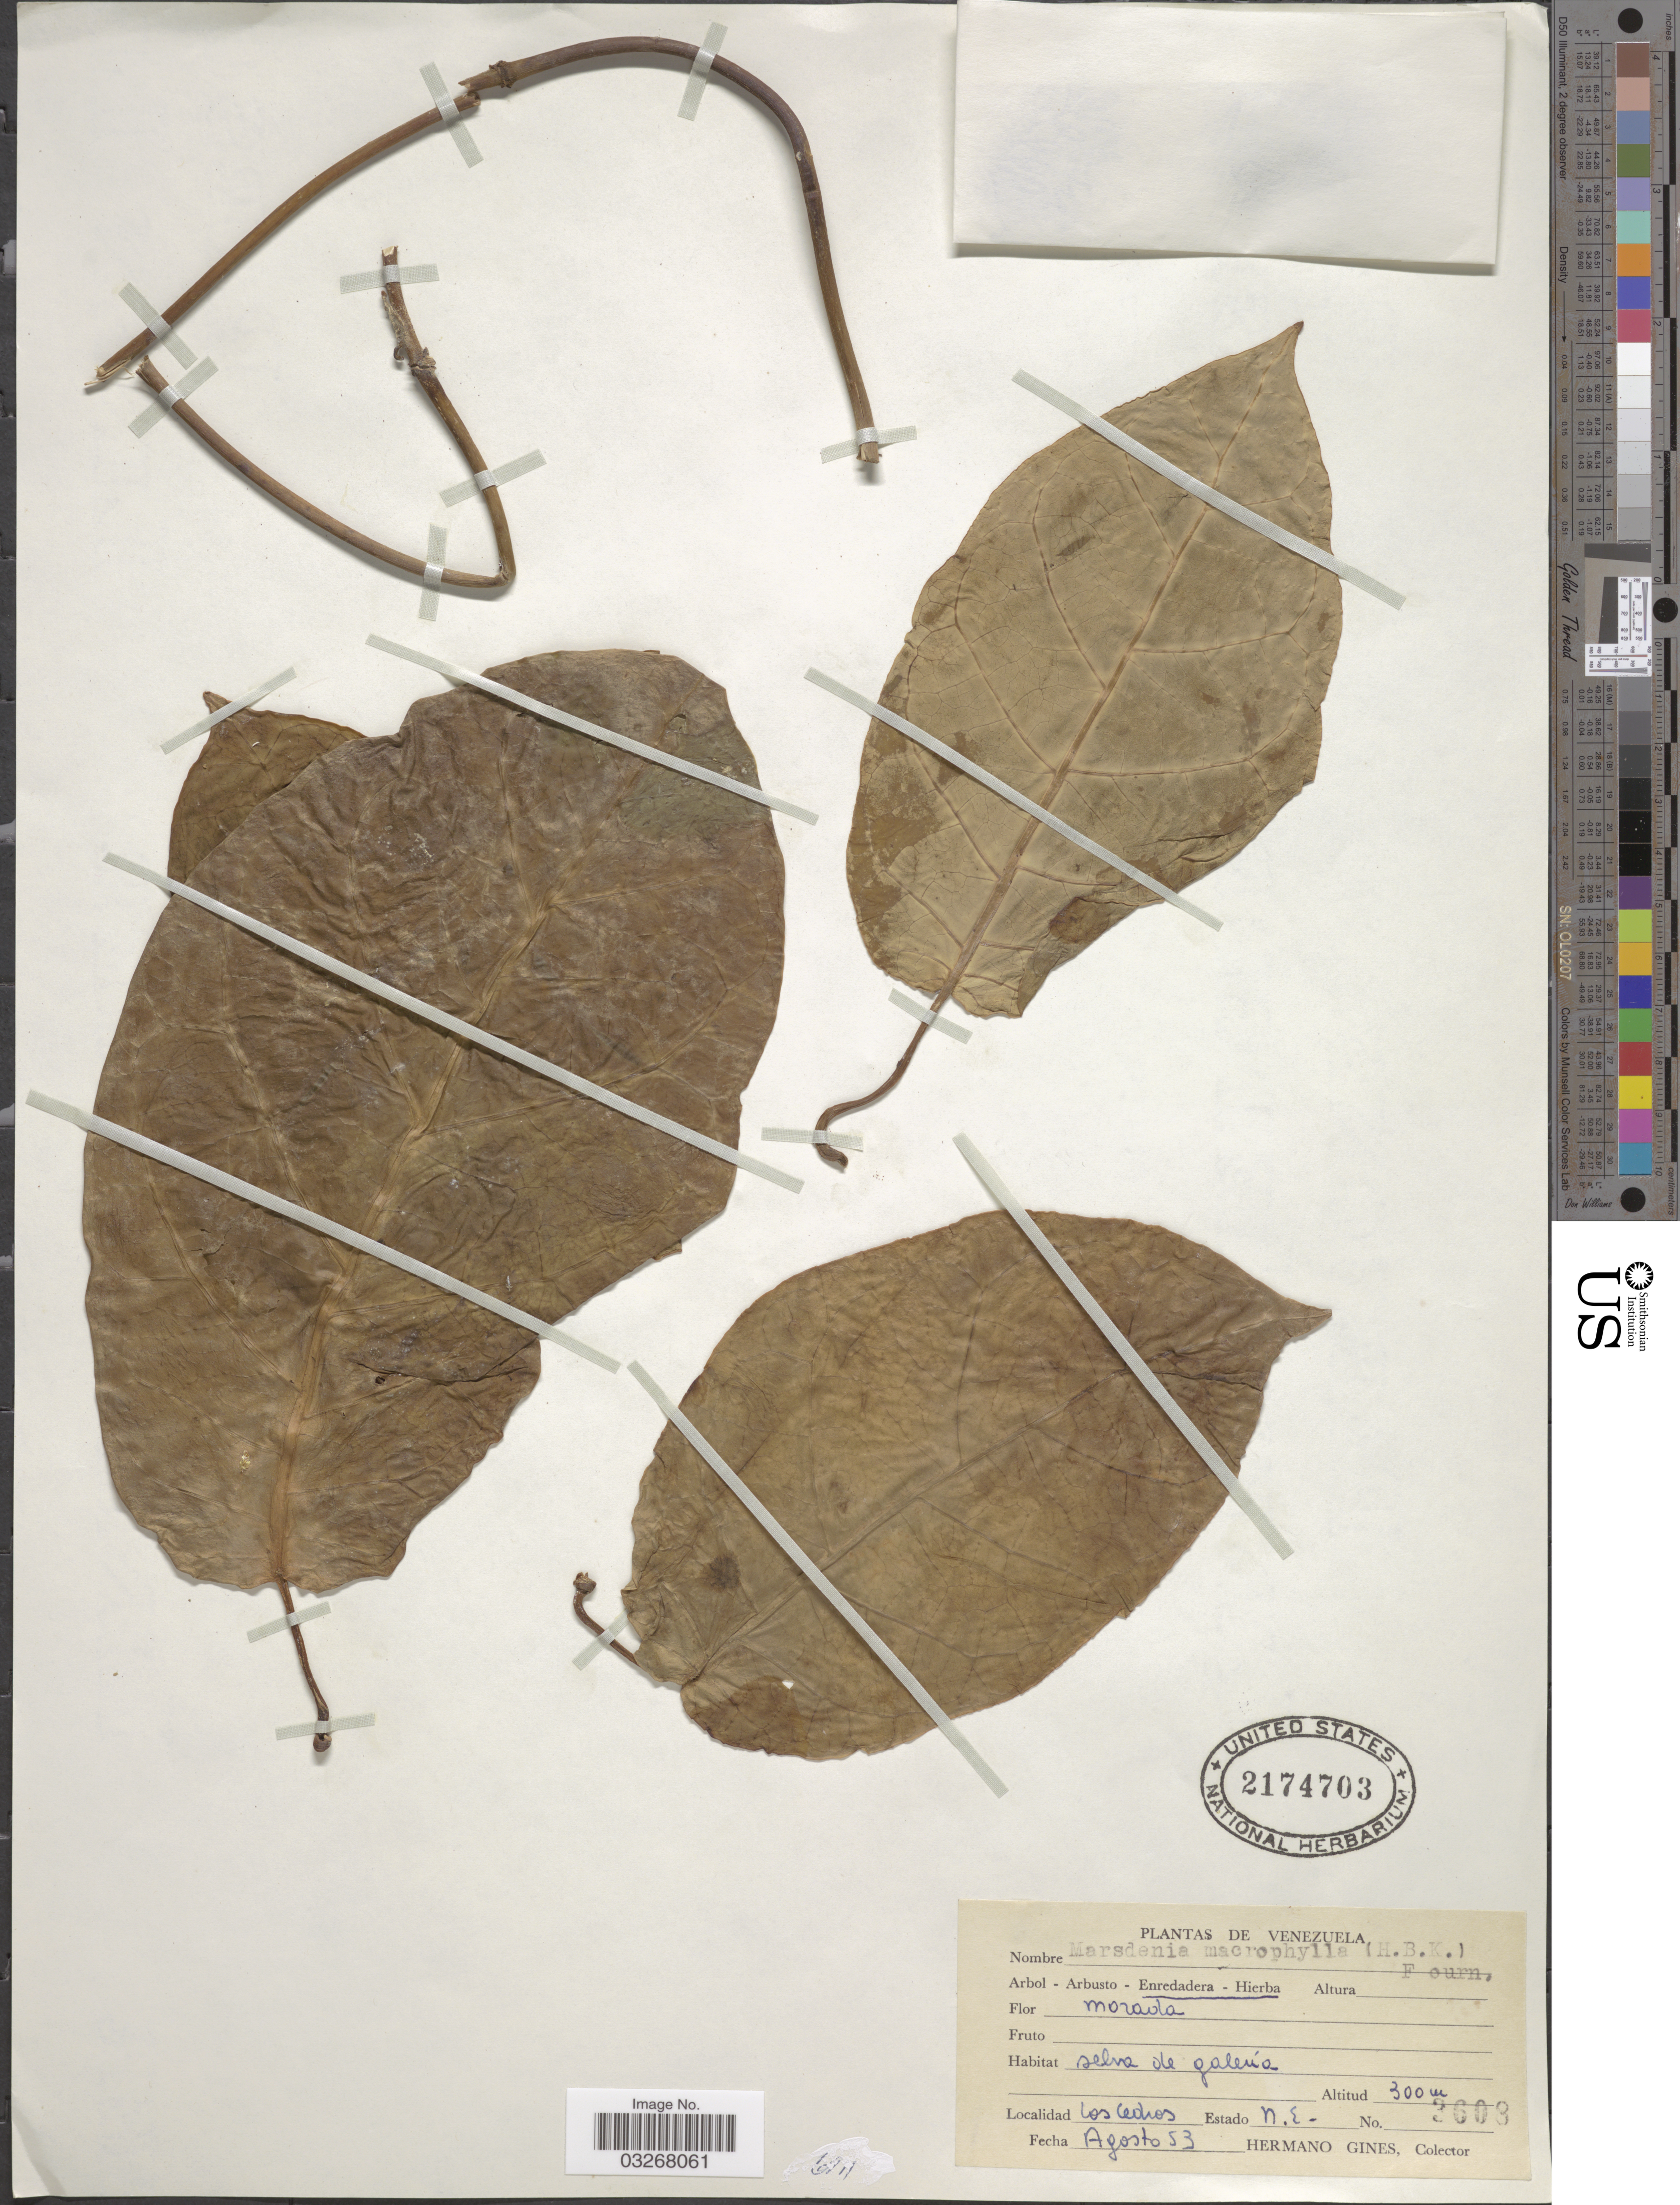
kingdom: Plantae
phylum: Tracheophyta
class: Magnoliopsida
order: Gentianales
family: Apocynaceae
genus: Marsdenia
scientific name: Marsdenia macrophylla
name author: (Humb. & Bonpl. ex Schult.) E. Fourn.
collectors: Bro. Gines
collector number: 3608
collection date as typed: Transcribed d/m/y: /8/53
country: Venezuela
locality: Los Cedros, Estado N.E.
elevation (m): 300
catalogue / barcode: US 2174703